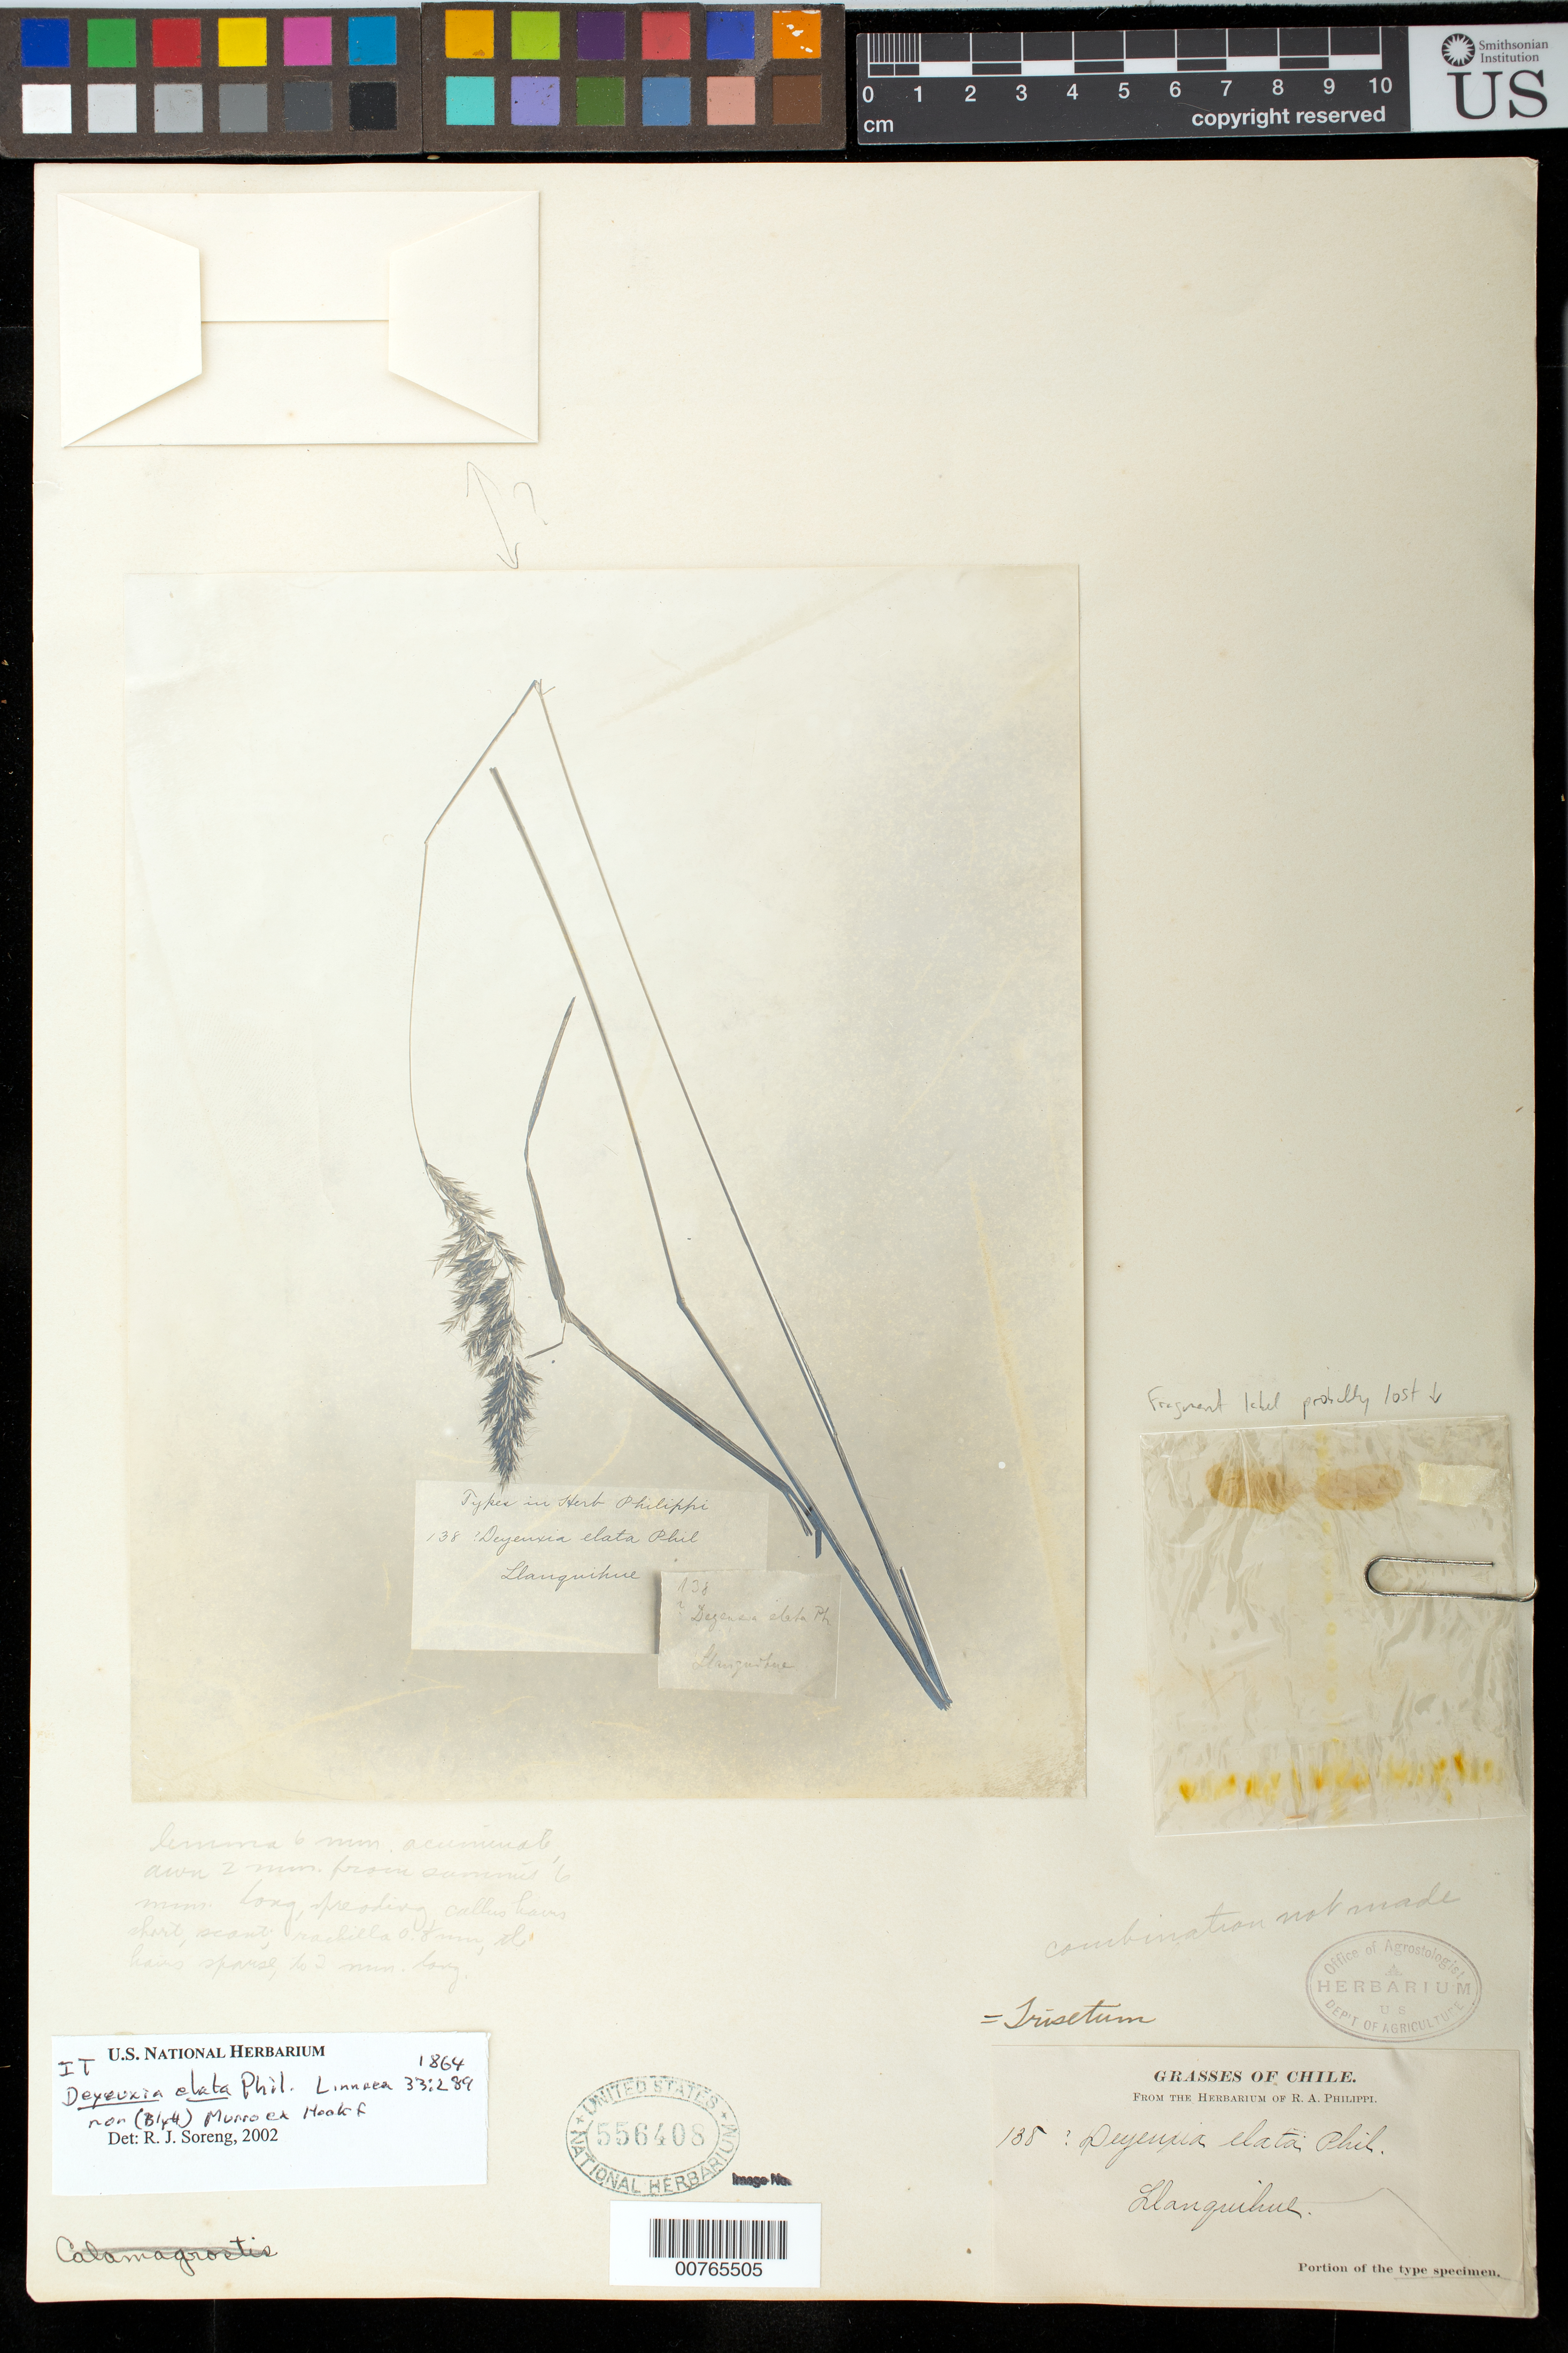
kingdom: Plantae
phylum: Tracheophyta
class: Liliopsida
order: Poales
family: Poaceae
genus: Deyeuxia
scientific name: Deyeuxia elata Phil., nom. illeg.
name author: Phil.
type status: Type Collection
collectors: ex herb. F. Philippi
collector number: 138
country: Chile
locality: Llanquihue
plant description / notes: Photograph and fragmentary material of type specimen(s?) ex herb. R.A. Philippi. [Sheet is mounted with 2 elements; element in paper packet probably belongs with photo but element in cellophane packet, of unknown origin, has apparently lost its original label]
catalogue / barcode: US 556408